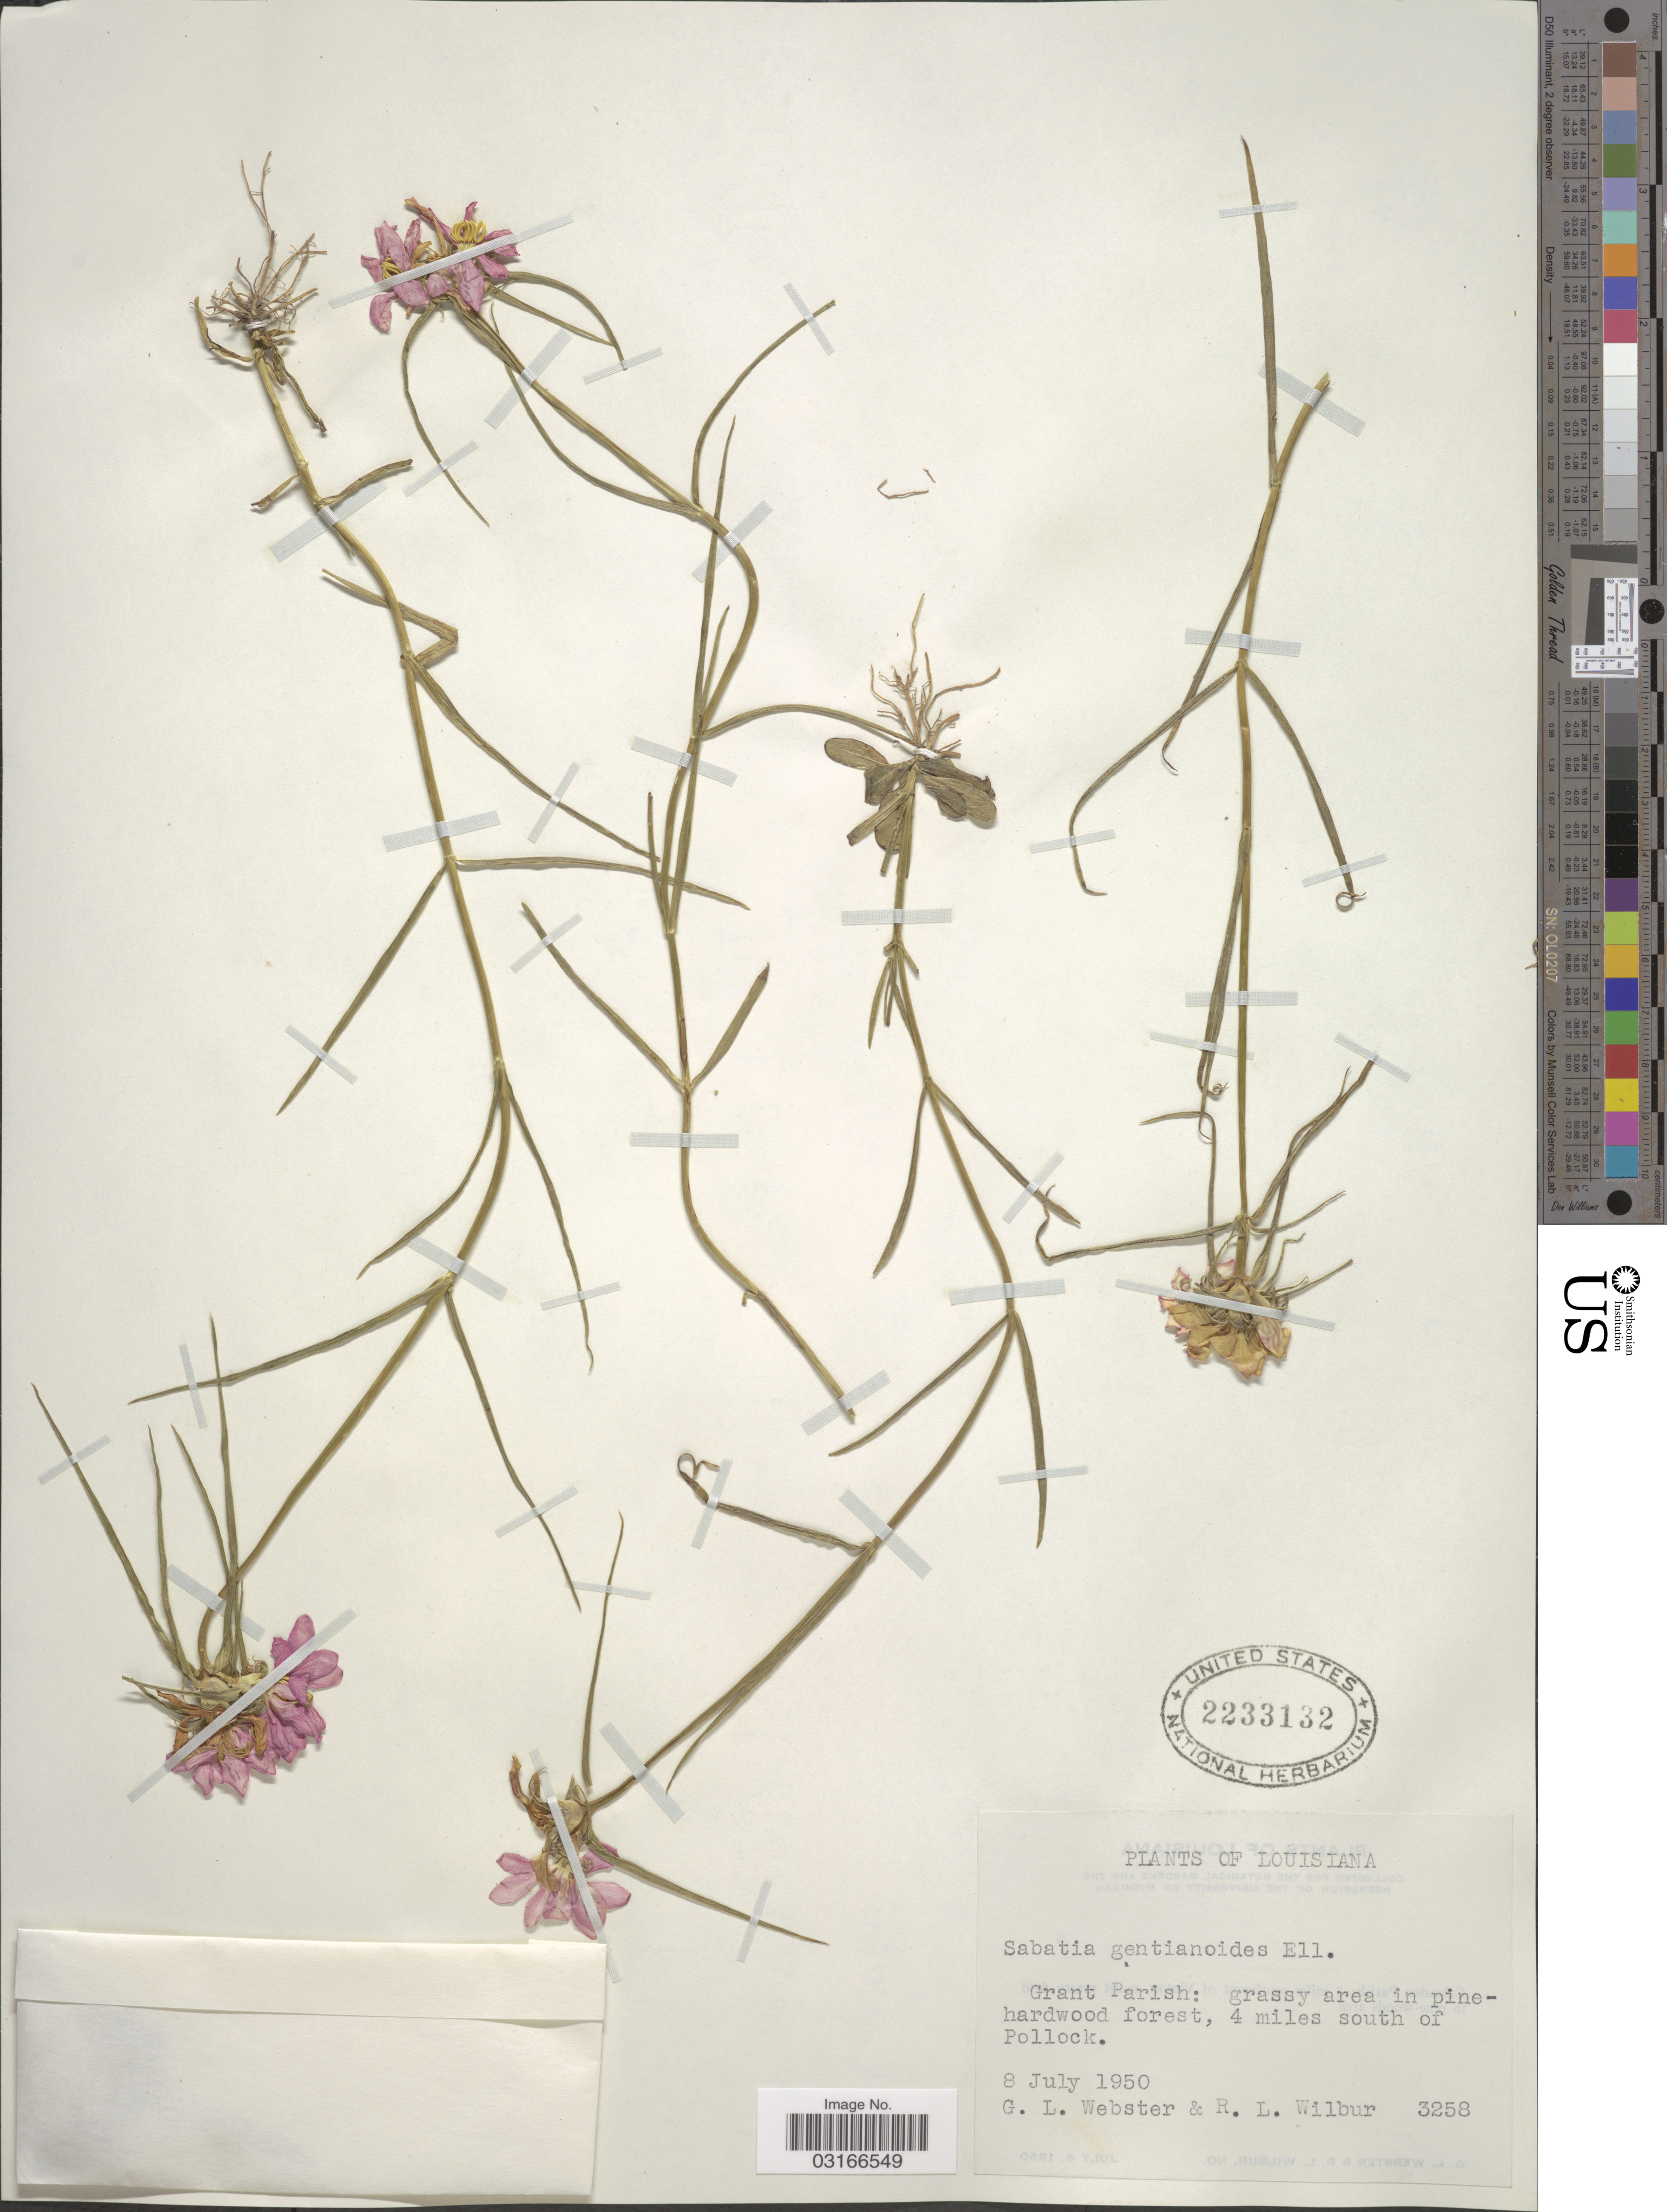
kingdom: Plantae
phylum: Tracheophyta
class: Magnoliopsida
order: Gentianales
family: Gentianaceae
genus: Sabatia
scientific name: Sabatia gentianoides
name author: Elliott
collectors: G. L. Webster & R. L. Wilbur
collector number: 3258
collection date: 1950-07-08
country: United States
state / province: Louisiana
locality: Grant Parish: grassy area in pinehardwood forest, 4 miles south of Pollock.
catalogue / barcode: US 2233132